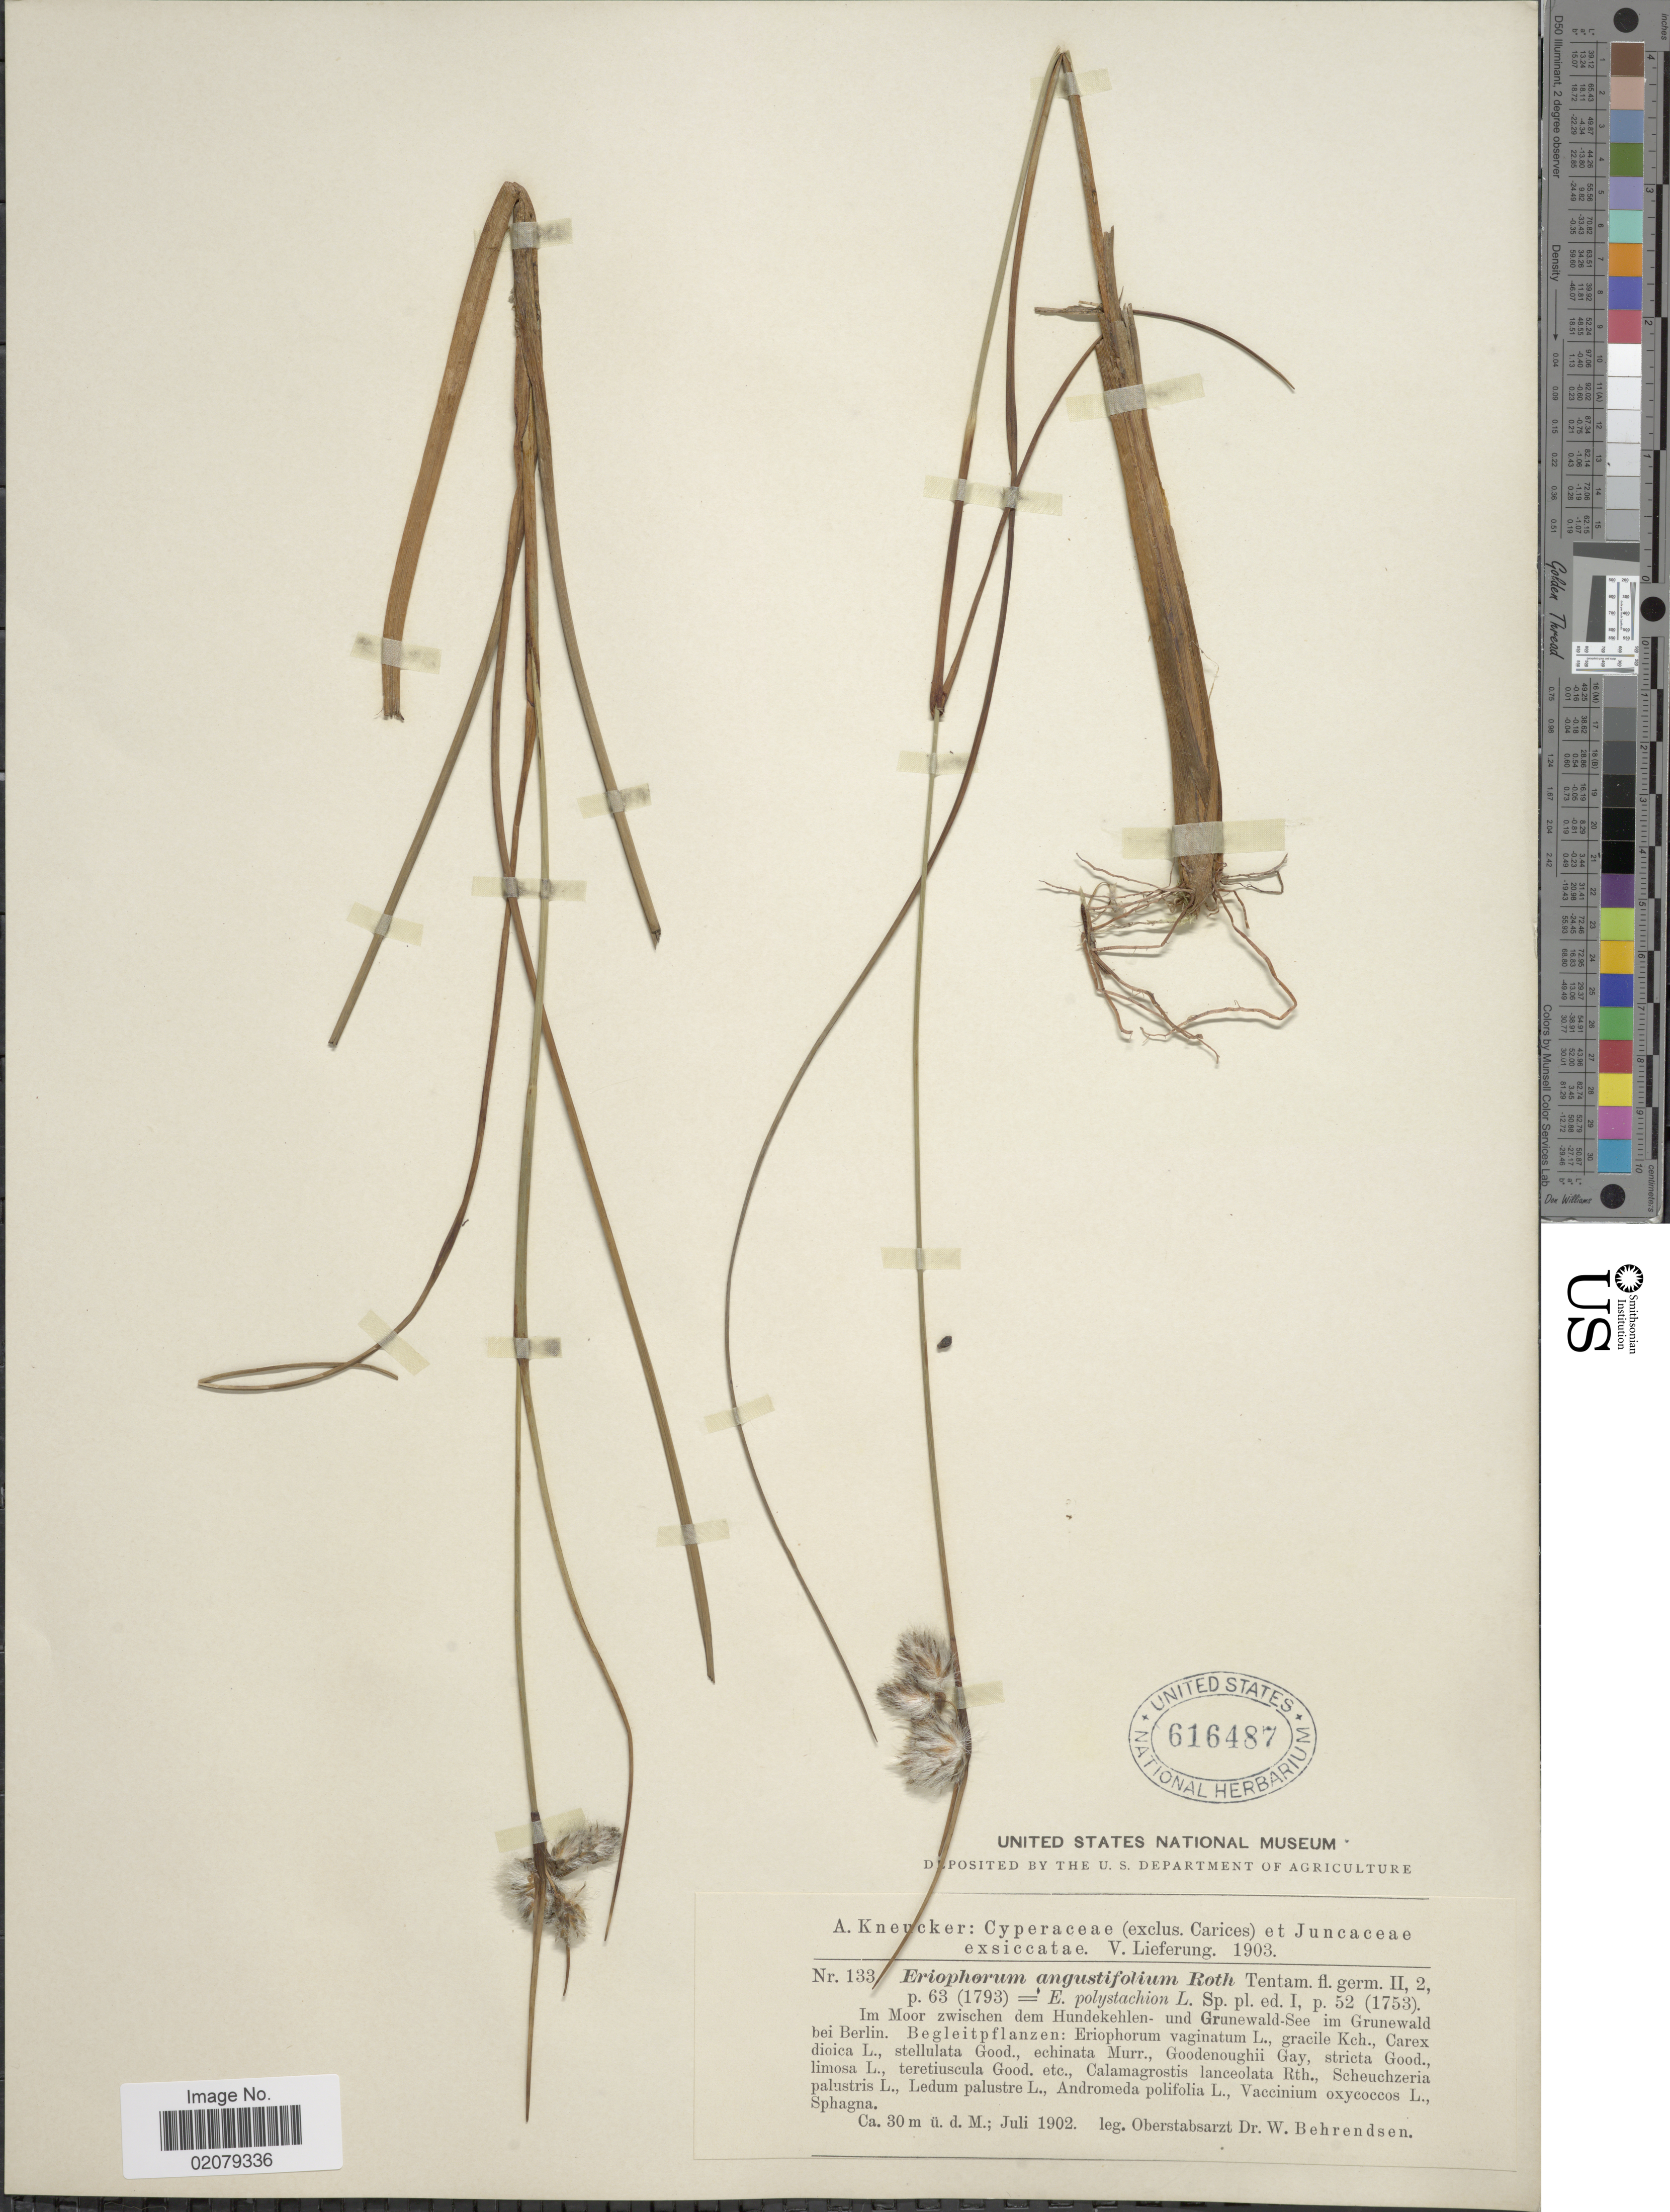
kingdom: Plantae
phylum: Tracheophyta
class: Liliopsida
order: Poales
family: Cyperaceae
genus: Eriophorum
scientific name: Eriophorum angustifolium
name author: Honck.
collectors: W. Behrendsen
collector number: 133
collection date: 1902-07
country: Germany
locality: Im Moor zwischen dem Hundekehlen und Grunewald-See im Grunewald bei Berlin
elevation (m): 30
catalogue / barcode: US 616487